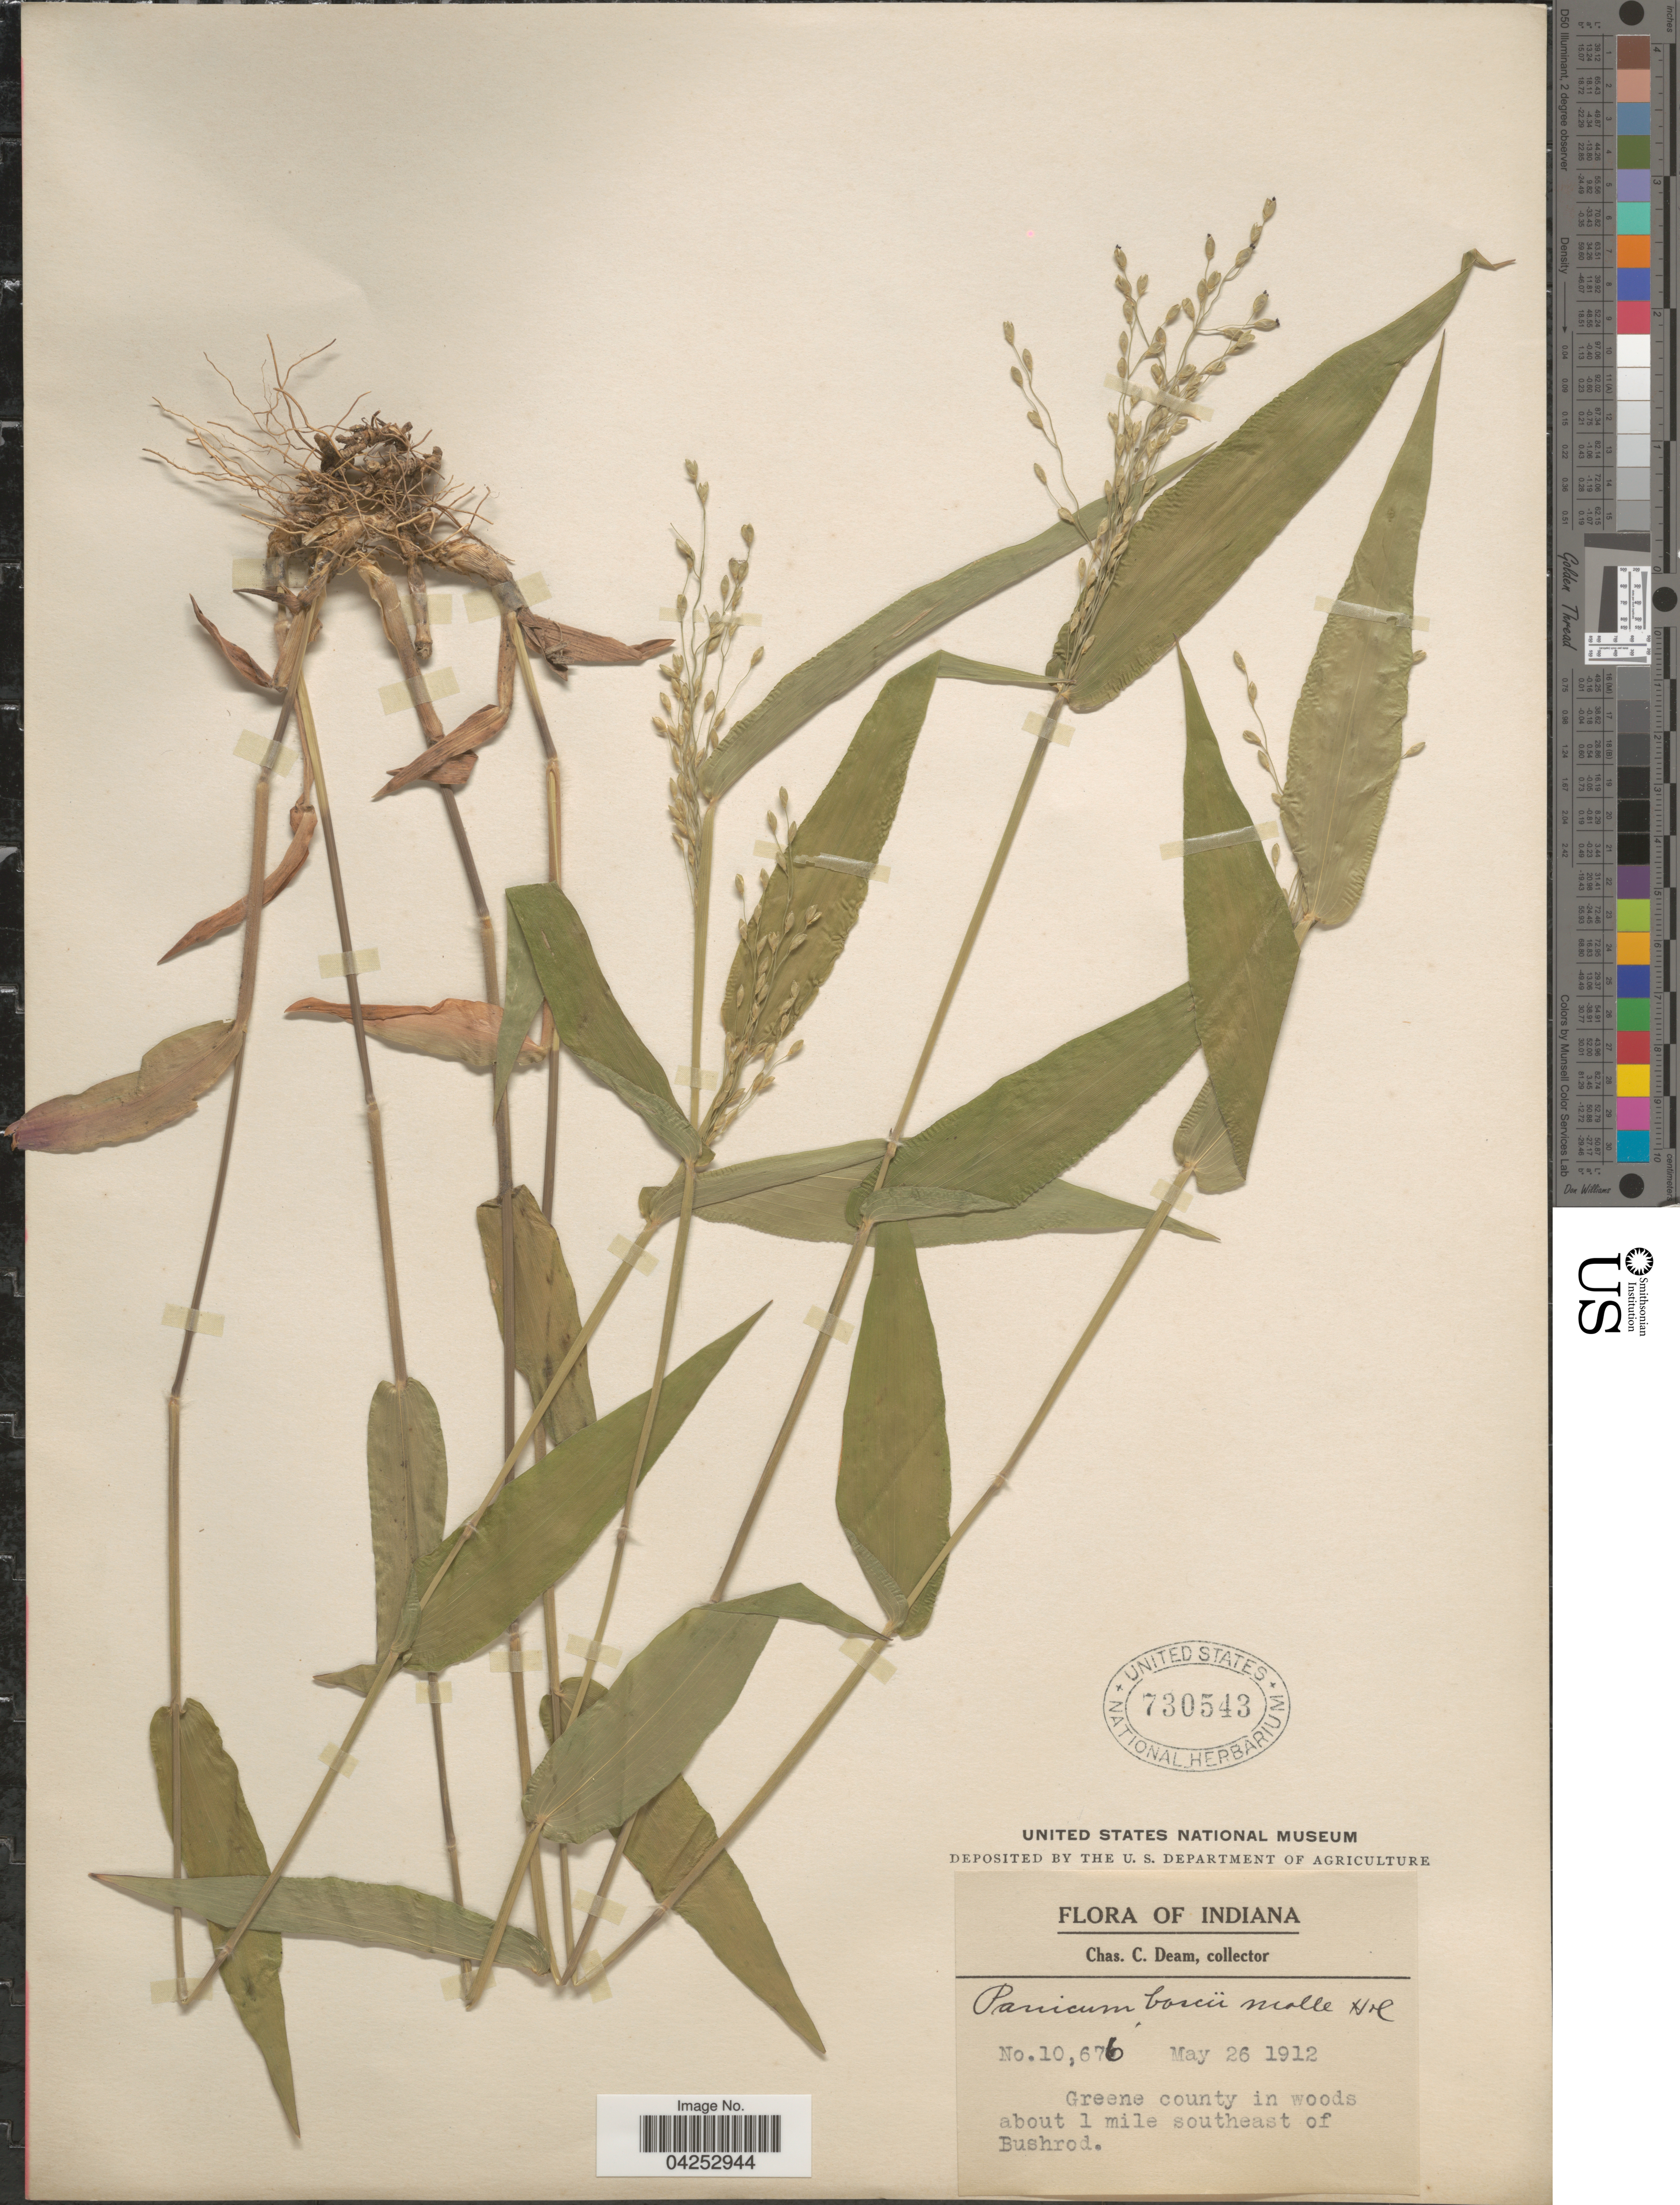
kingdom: Plantae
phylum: Tracheophyta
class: Liliopsida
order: Poales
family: Poaceae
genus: Dichanthelium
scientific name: Dichanthelium boscii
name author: (Poir.) Gould & C.A. Clark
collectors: C. C. Deam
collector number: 10676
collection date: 1912-05-26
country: United States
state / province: Indiana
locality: Green county in woods about 1 miles southeast of Bushrod.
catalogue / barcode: US 730543